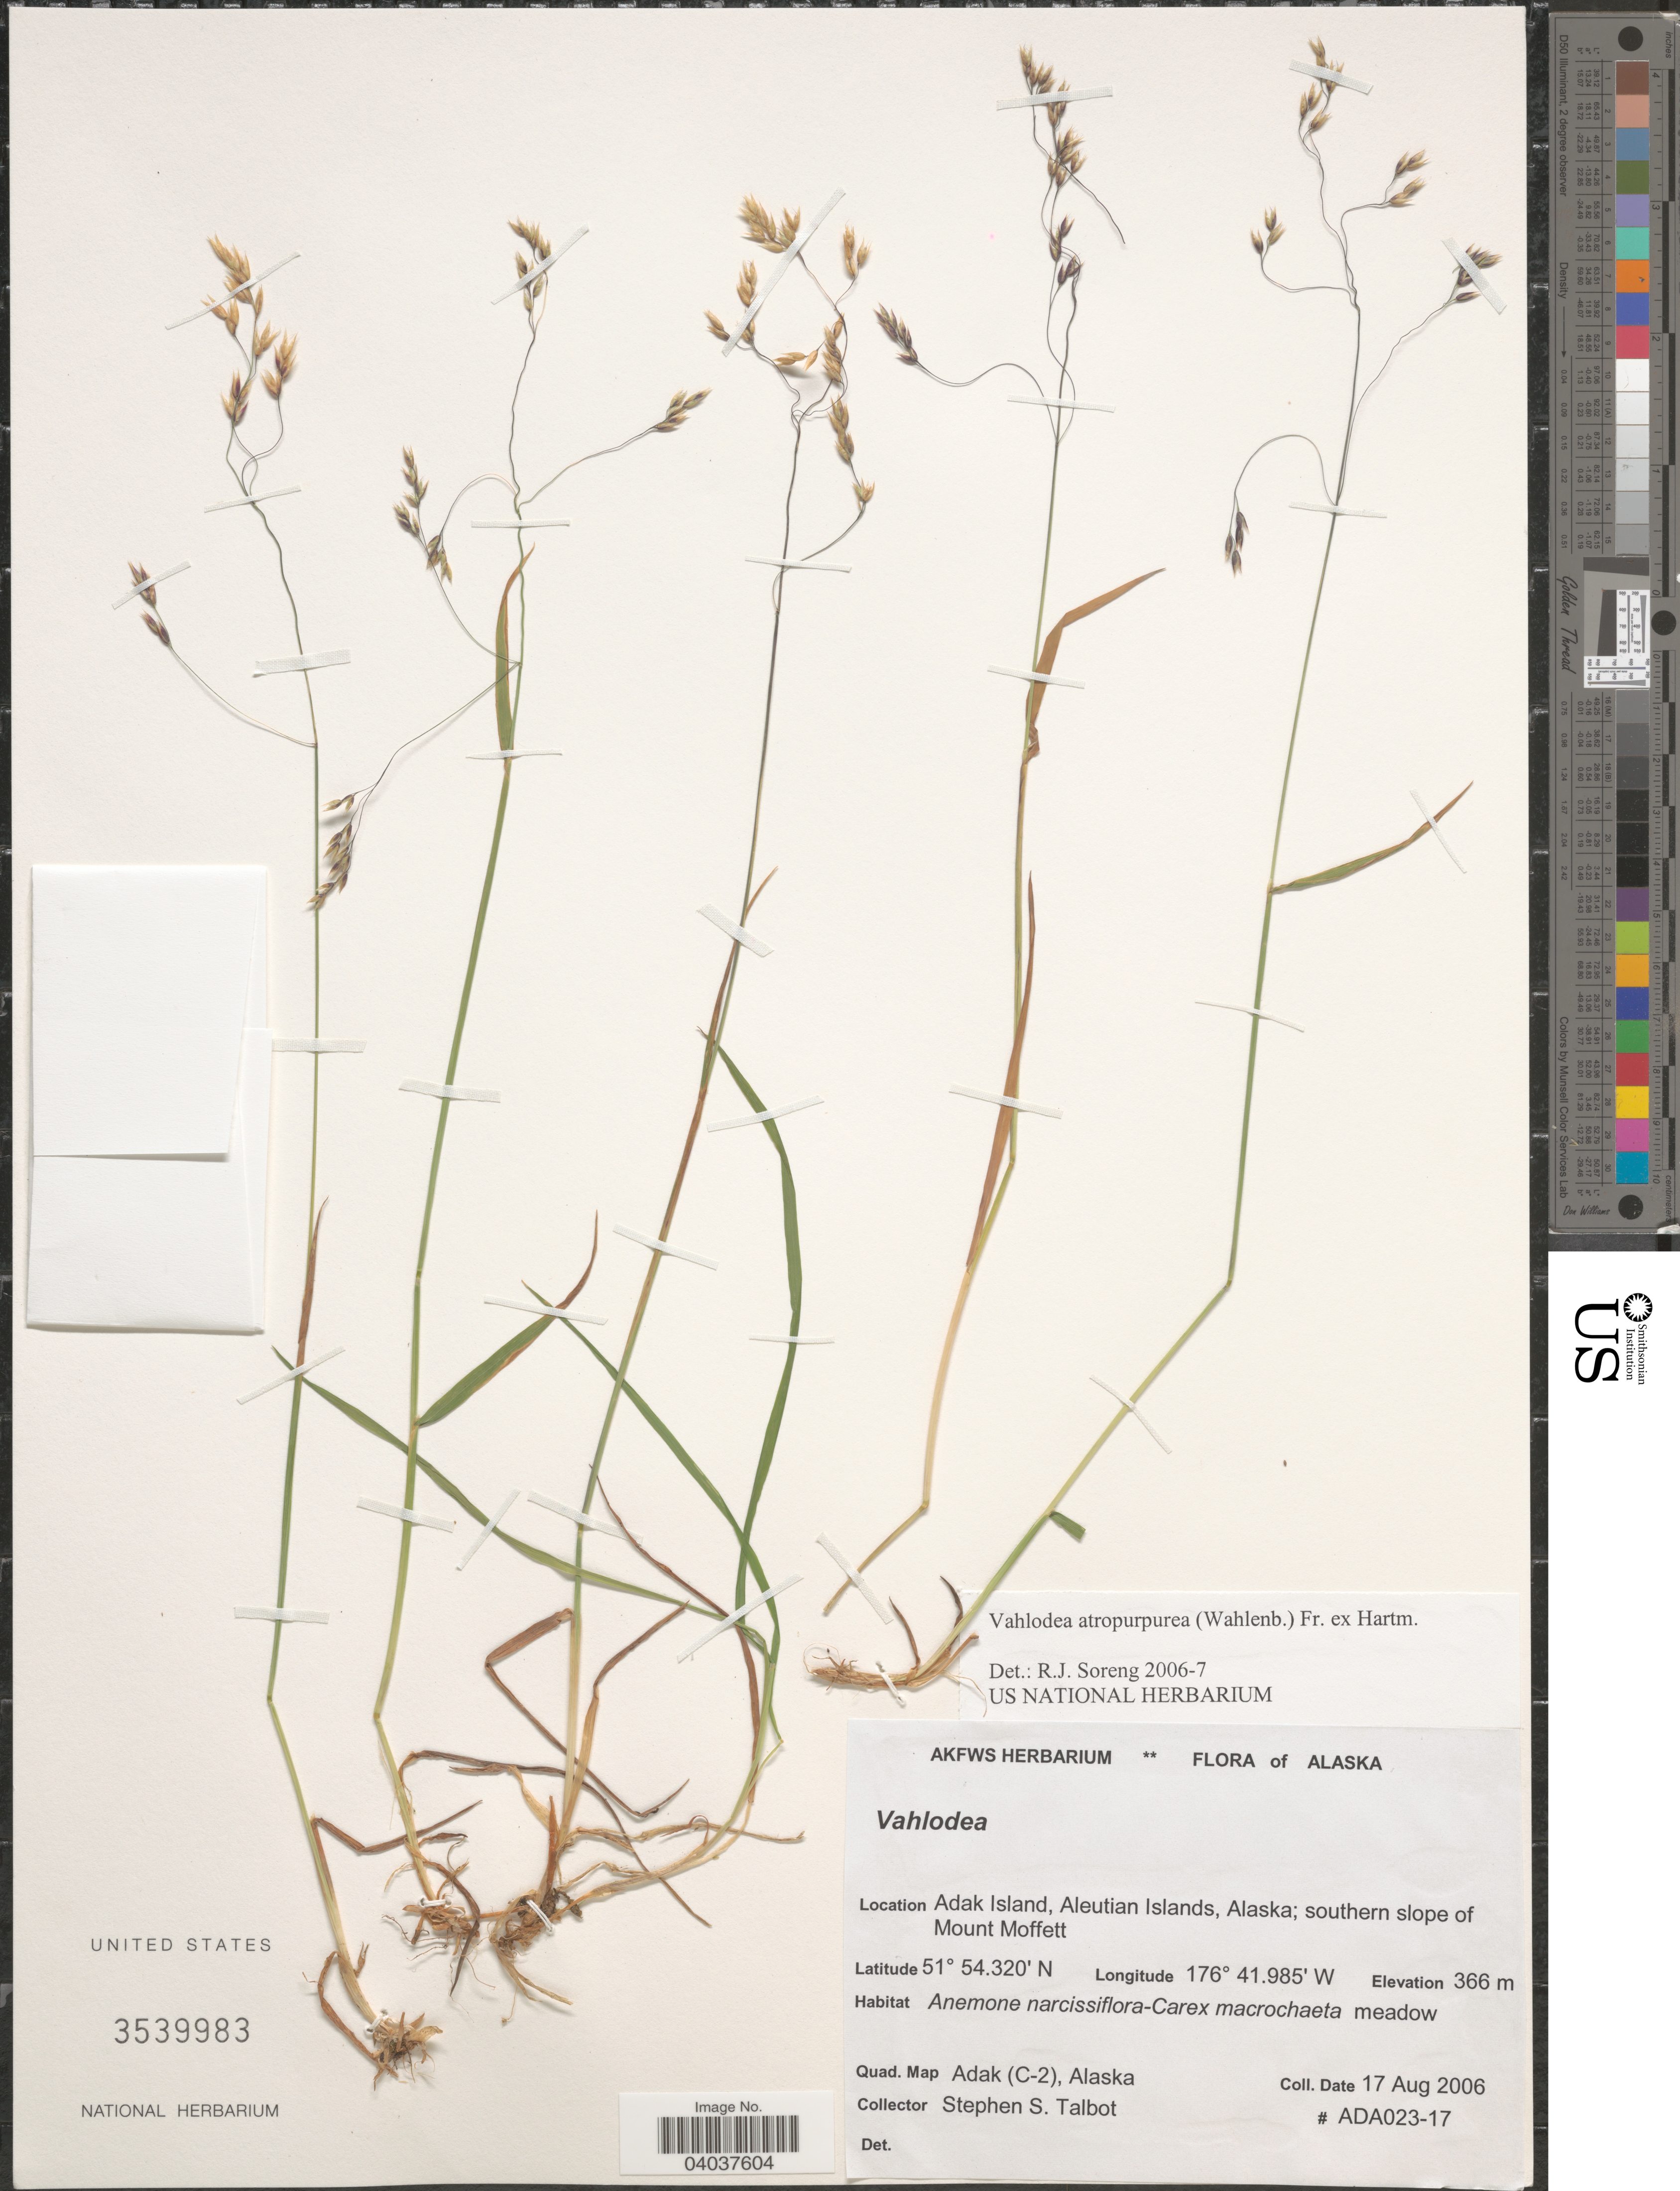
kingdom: Plantae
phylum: Tracheophyta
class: Liliopsida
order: Poales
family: Poaceae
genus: Vahlodea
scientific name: Vahlodea atropurpurea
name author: (Wahlenb.) Fr. ex Hartm.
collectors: S. S. Talbot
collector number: ADA023-17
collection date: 2006-08-17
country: United States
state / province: Alaska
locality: Adak Island, Aleutian Islands, Alaska; southern slope of Mount Moffett. Quad. Map Adak (C-2), Alaska.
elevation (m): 366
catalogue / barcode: US 3539983